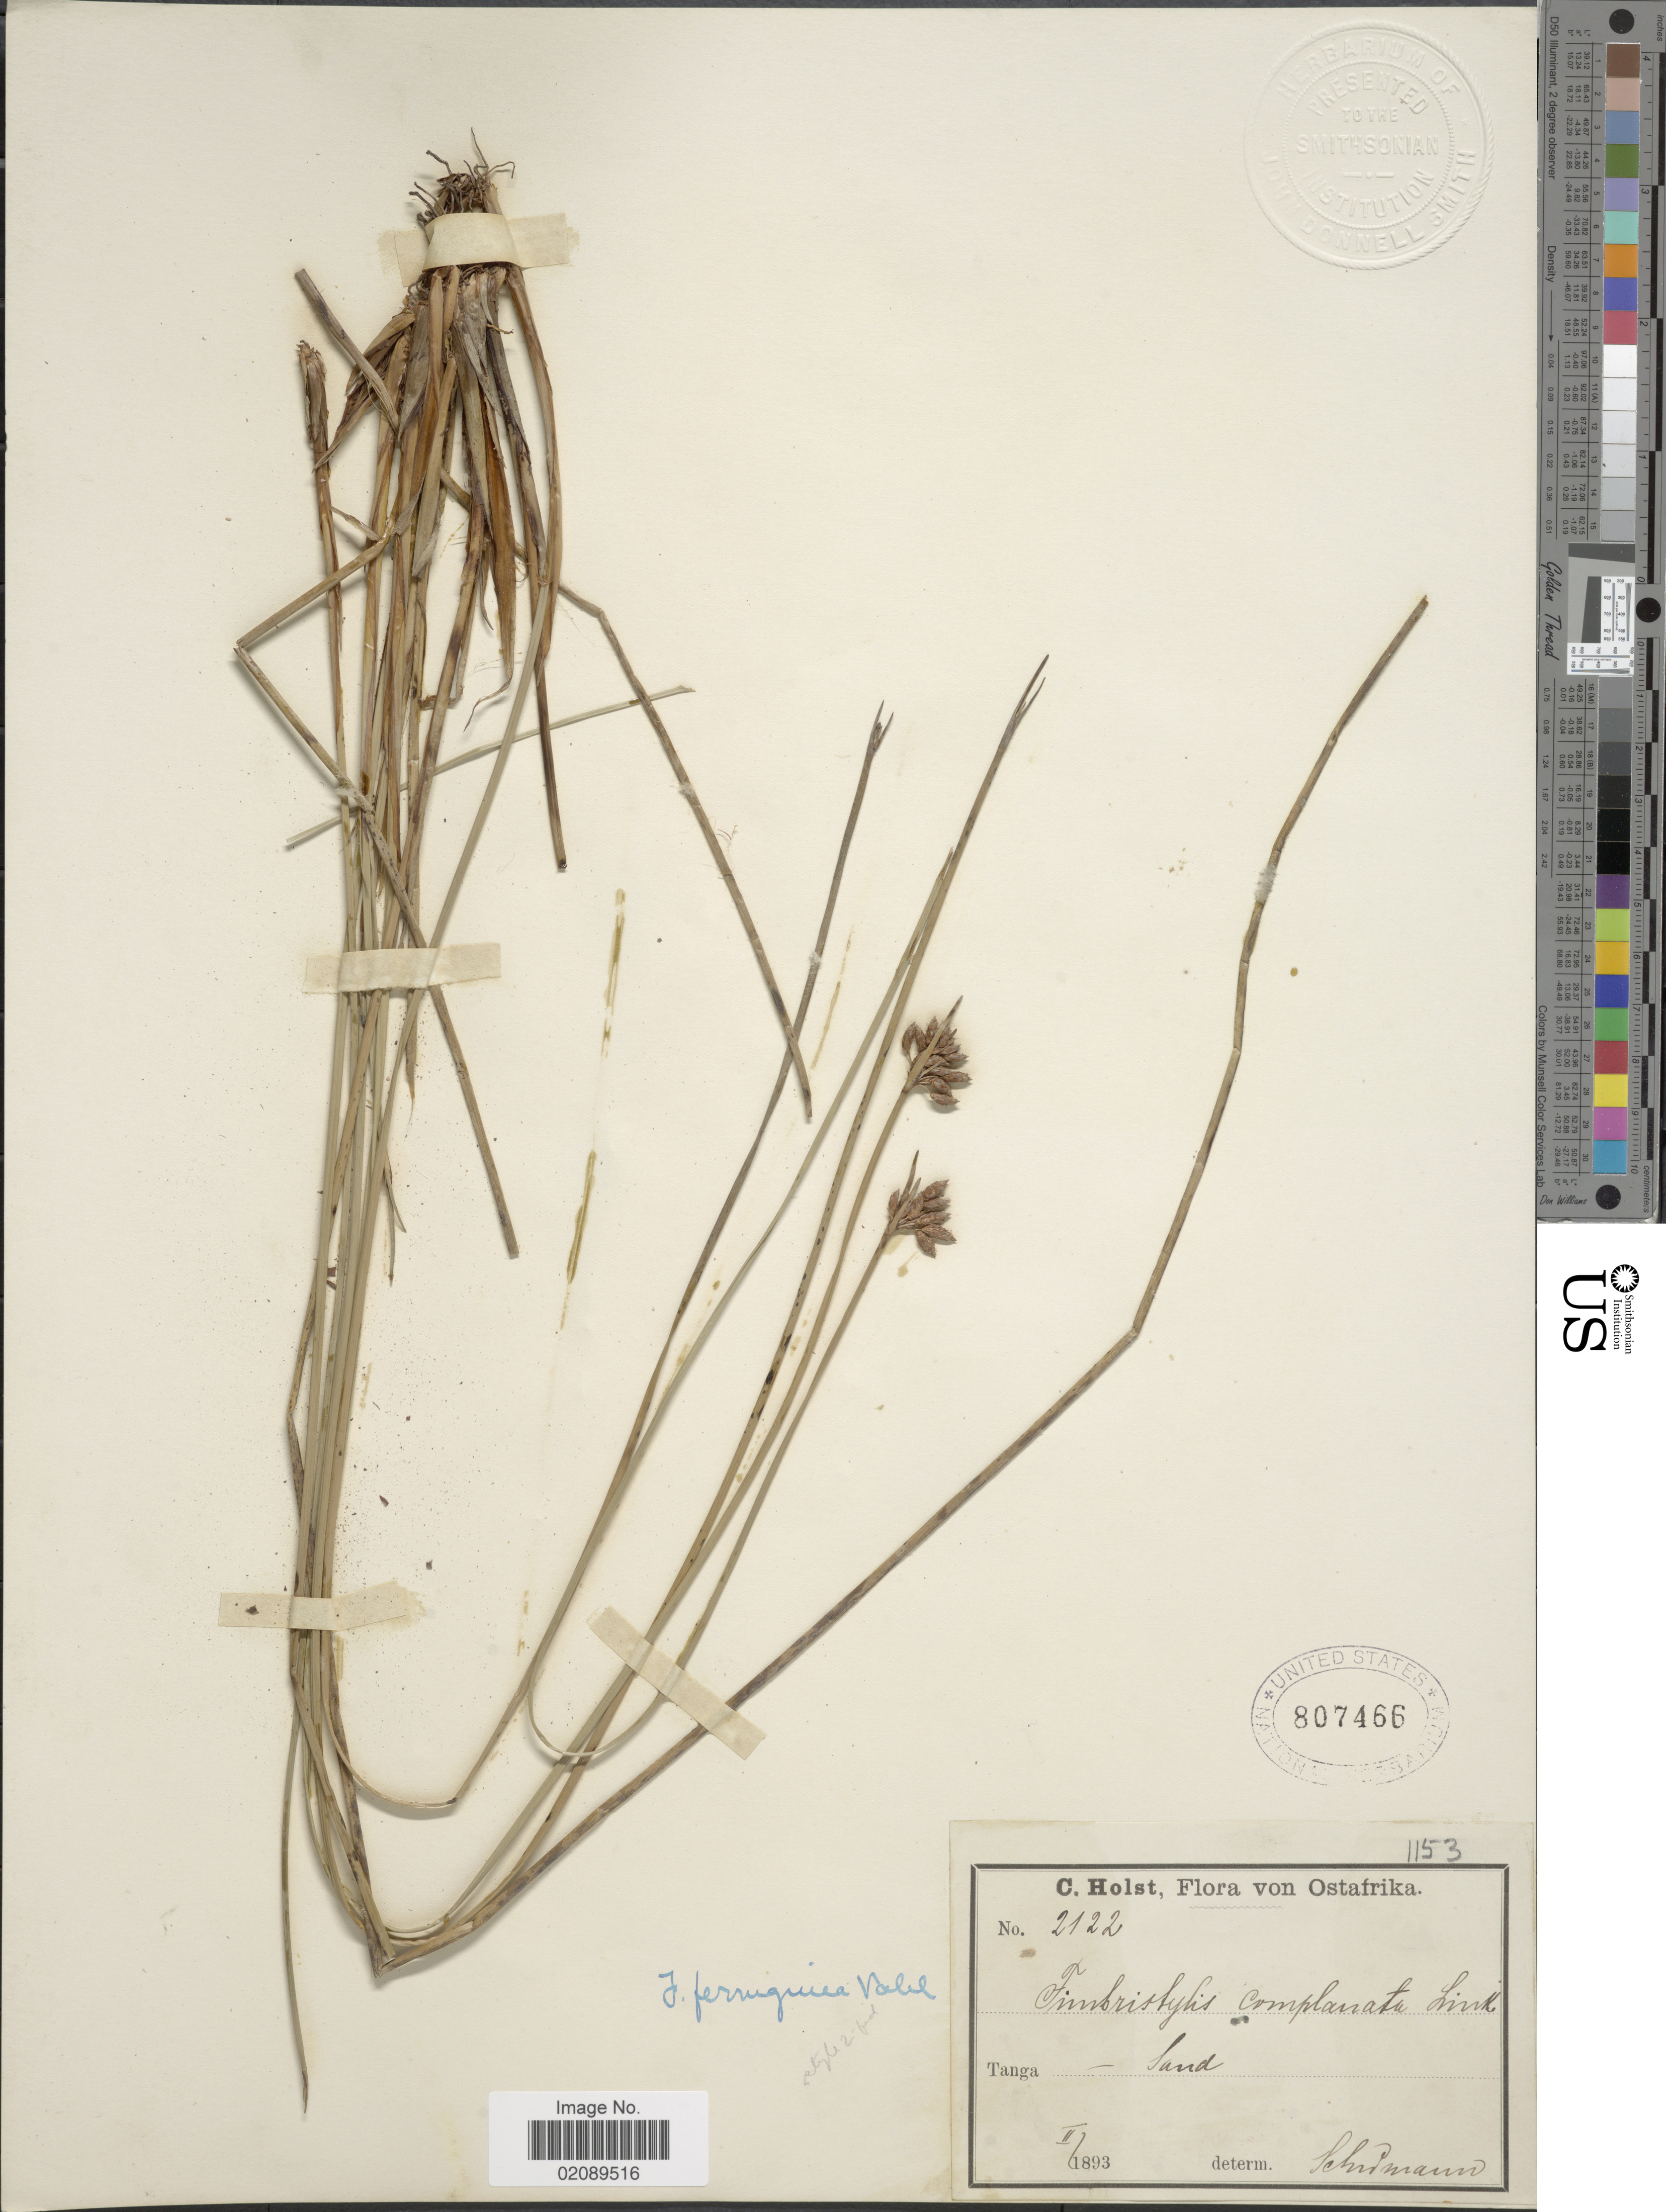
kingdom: Plantae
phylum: Tracheophyta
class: Liliopsida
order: Poales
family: Cyperaceae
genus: Fimbristylis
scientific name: Fimbristylis ferruginea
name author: (L.) Vahl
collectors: C. H. Holst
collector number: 2122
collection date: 1893-02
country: Tanzania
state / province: Tanga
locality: Tanga- land [interpreted], Ostafrika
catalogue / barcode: US 807466